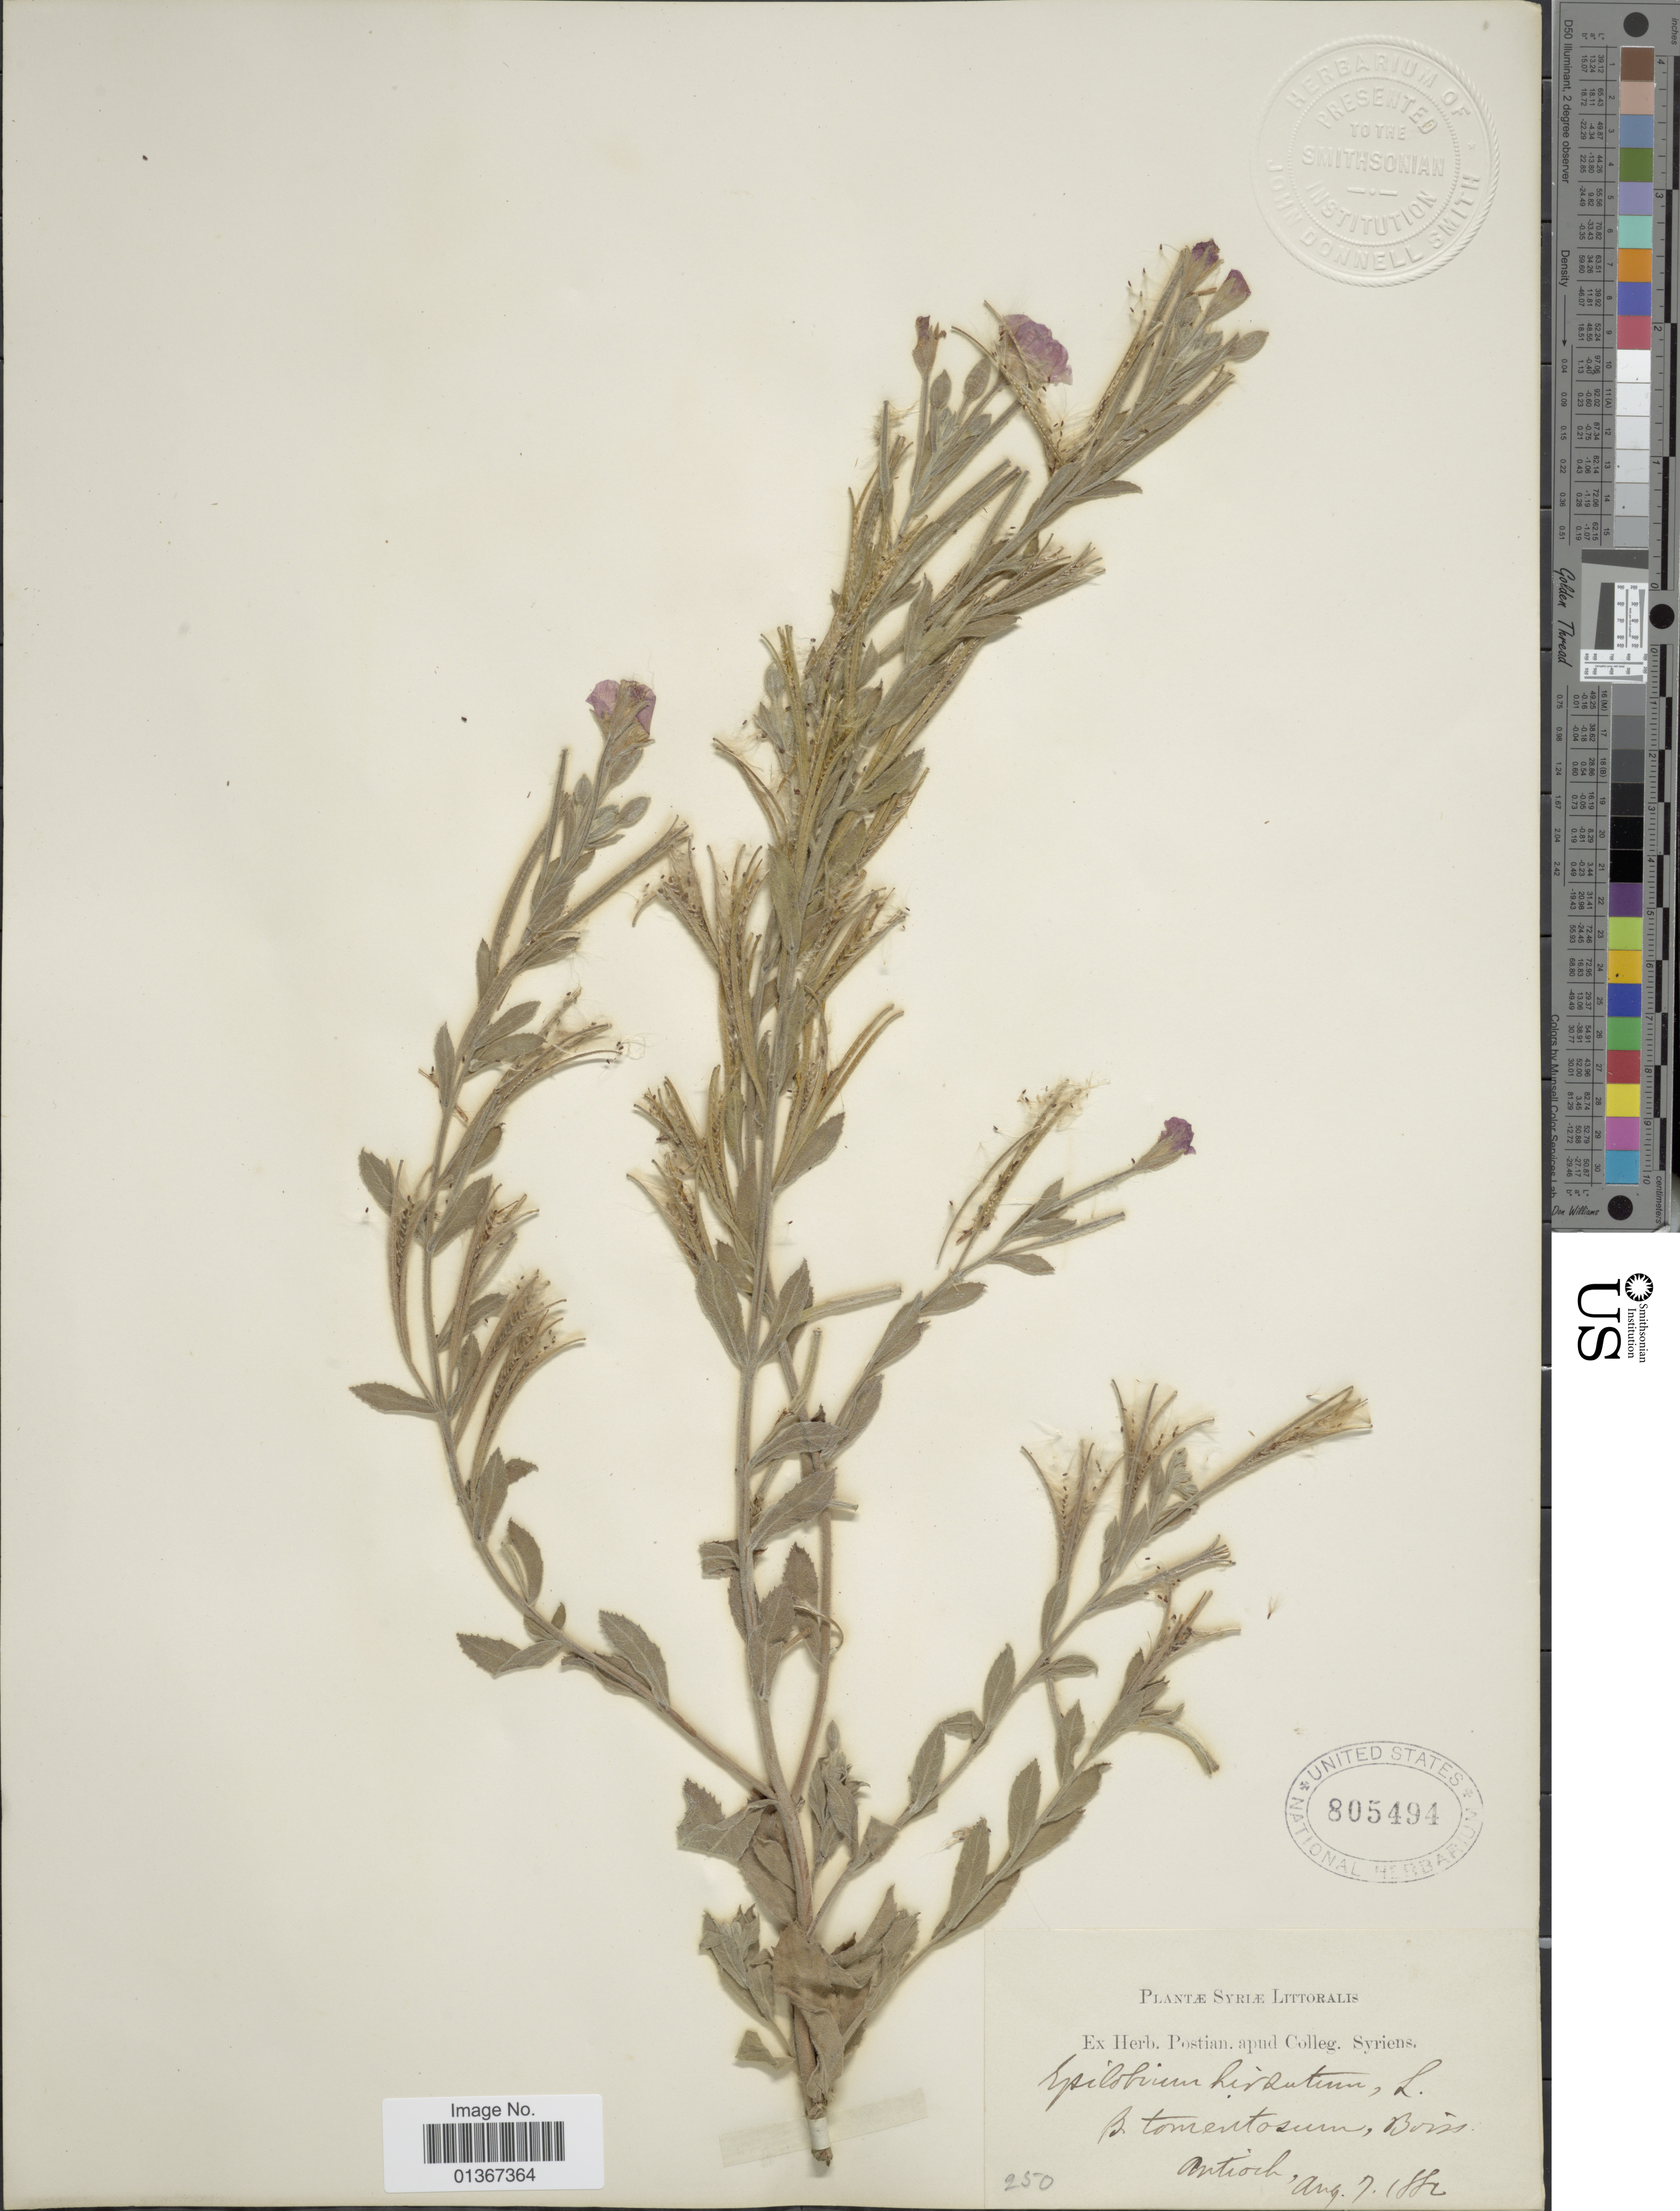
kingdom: Plantae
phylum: Tracheophyta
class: Magnoliopsida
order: Myrtales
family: Onagraceae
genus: Epilobium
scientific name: Epilobium hirsutum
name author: L.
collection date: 1882-08-07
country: Turkey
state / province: Hatay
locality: Antioch.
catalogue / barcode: US 805494